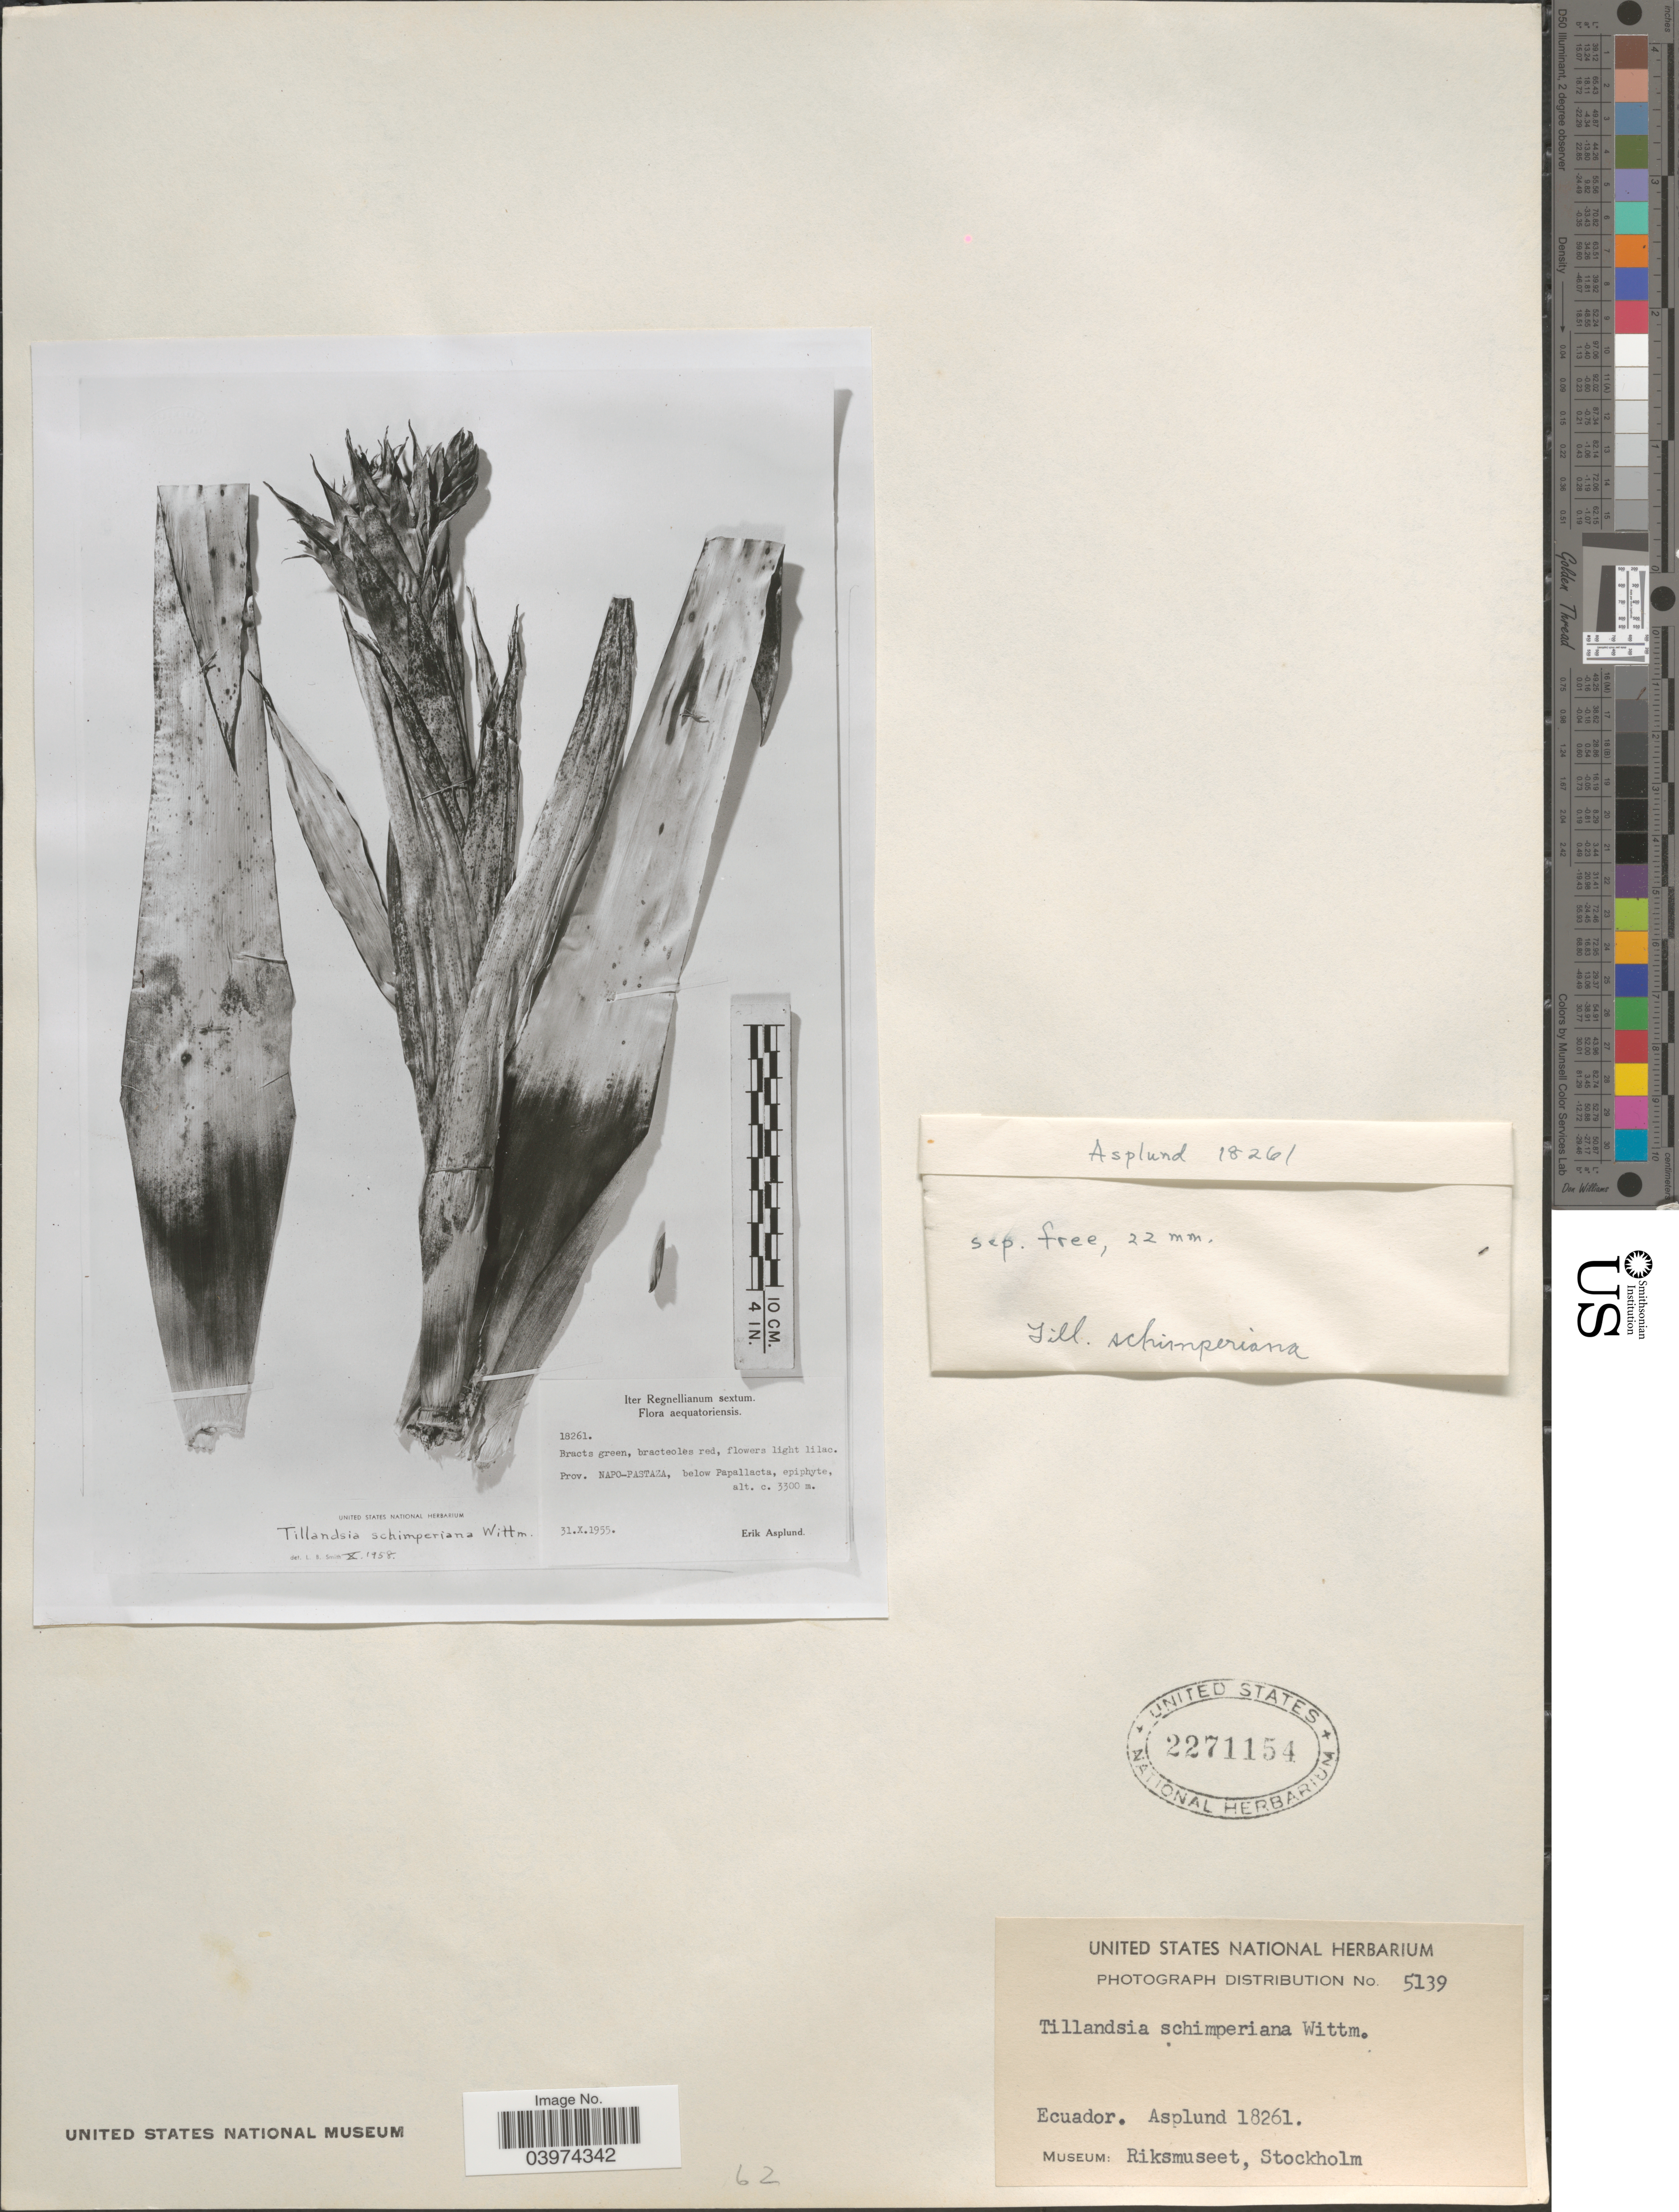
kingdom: Plantae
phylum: Tracheophyta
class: Liliopsida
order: Poales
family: Bromeliaceae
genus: Tillandsia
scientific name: Tillandsia schimperiana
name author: Wittm.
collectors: E. Asplund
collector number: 18261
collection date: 1955-10-31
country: Ecuador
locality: Iter Regnellianum sextum. Aequatoriensis. Prov. Napo-Pastaza, below Papallacta.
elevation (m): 3300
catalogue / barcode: US 2271154